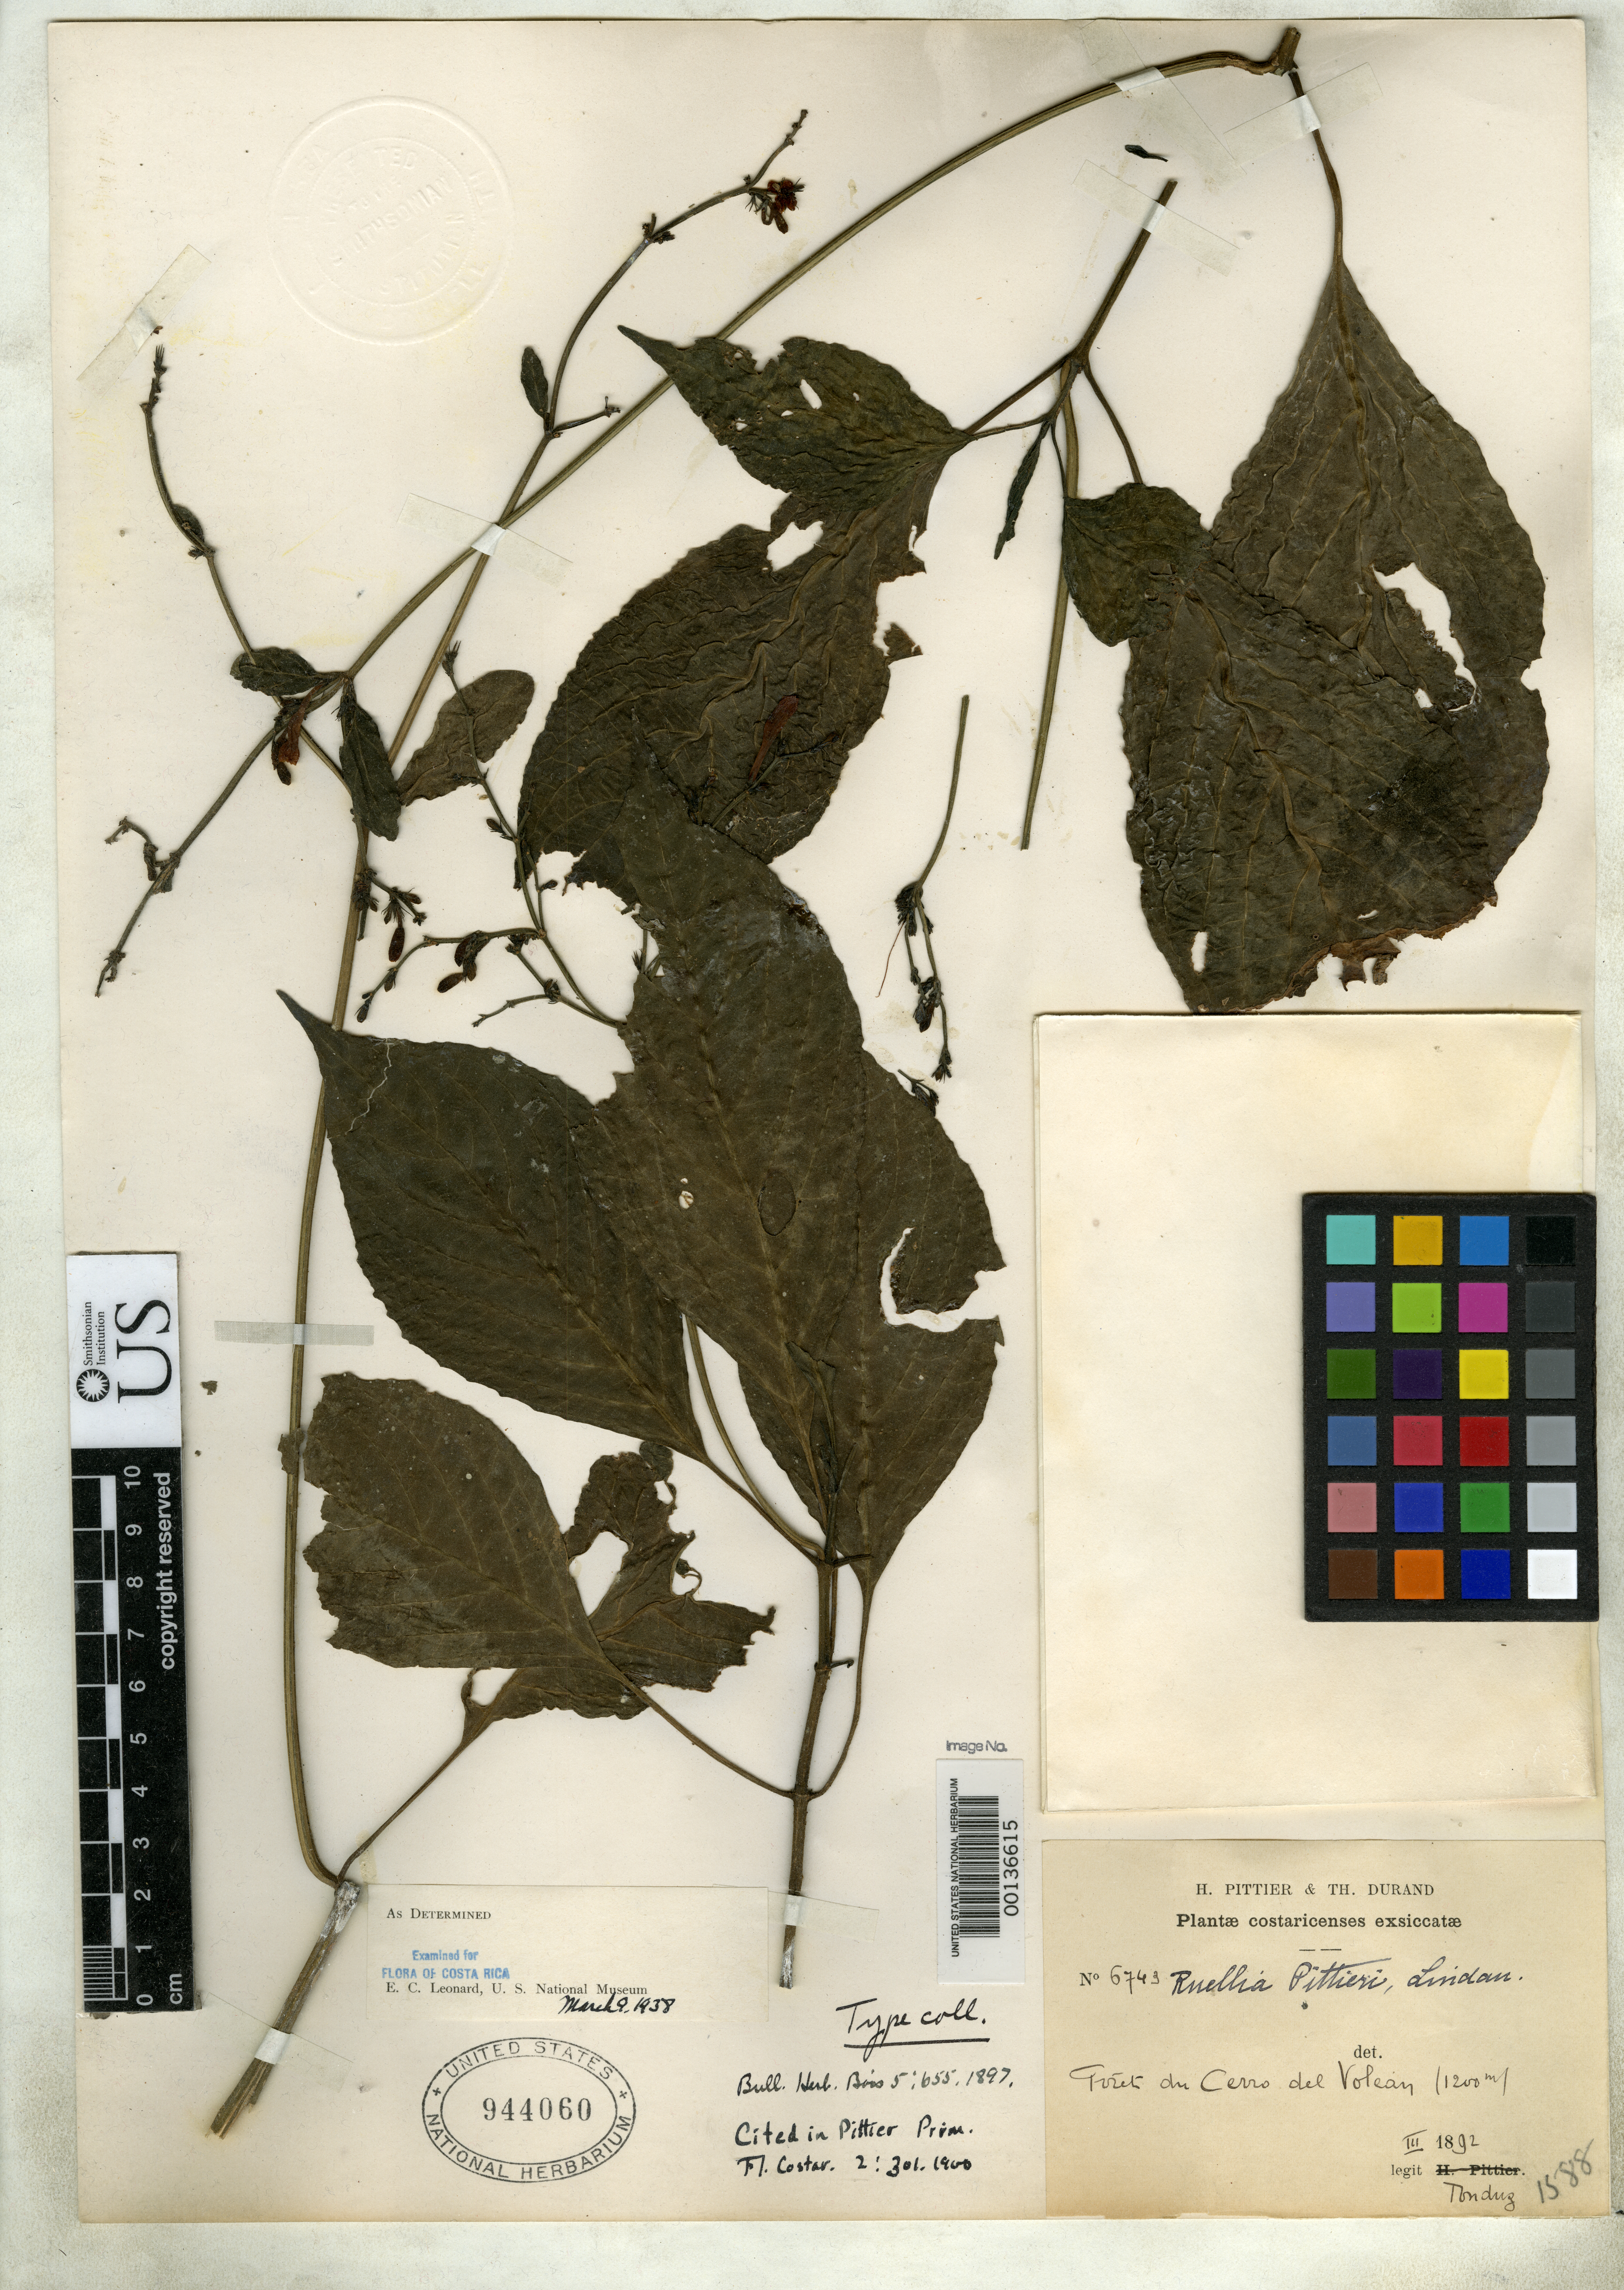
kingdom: Plantae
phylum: Tracheophyta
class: Magnoliopsida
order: Lamiales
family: Acanthaceae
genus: Ruellia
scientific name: Ruellia pittieri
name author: Lindau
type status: Isotype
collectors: A. Tonduz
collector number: (Pittier) 6743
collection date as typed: Mar 1892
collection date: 1892-03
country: Costa Rica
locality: Cerro del Volcan, prope Boruca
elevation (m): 1200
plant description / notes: Cited in protologue as Pittier 6743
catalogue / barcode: US 944060